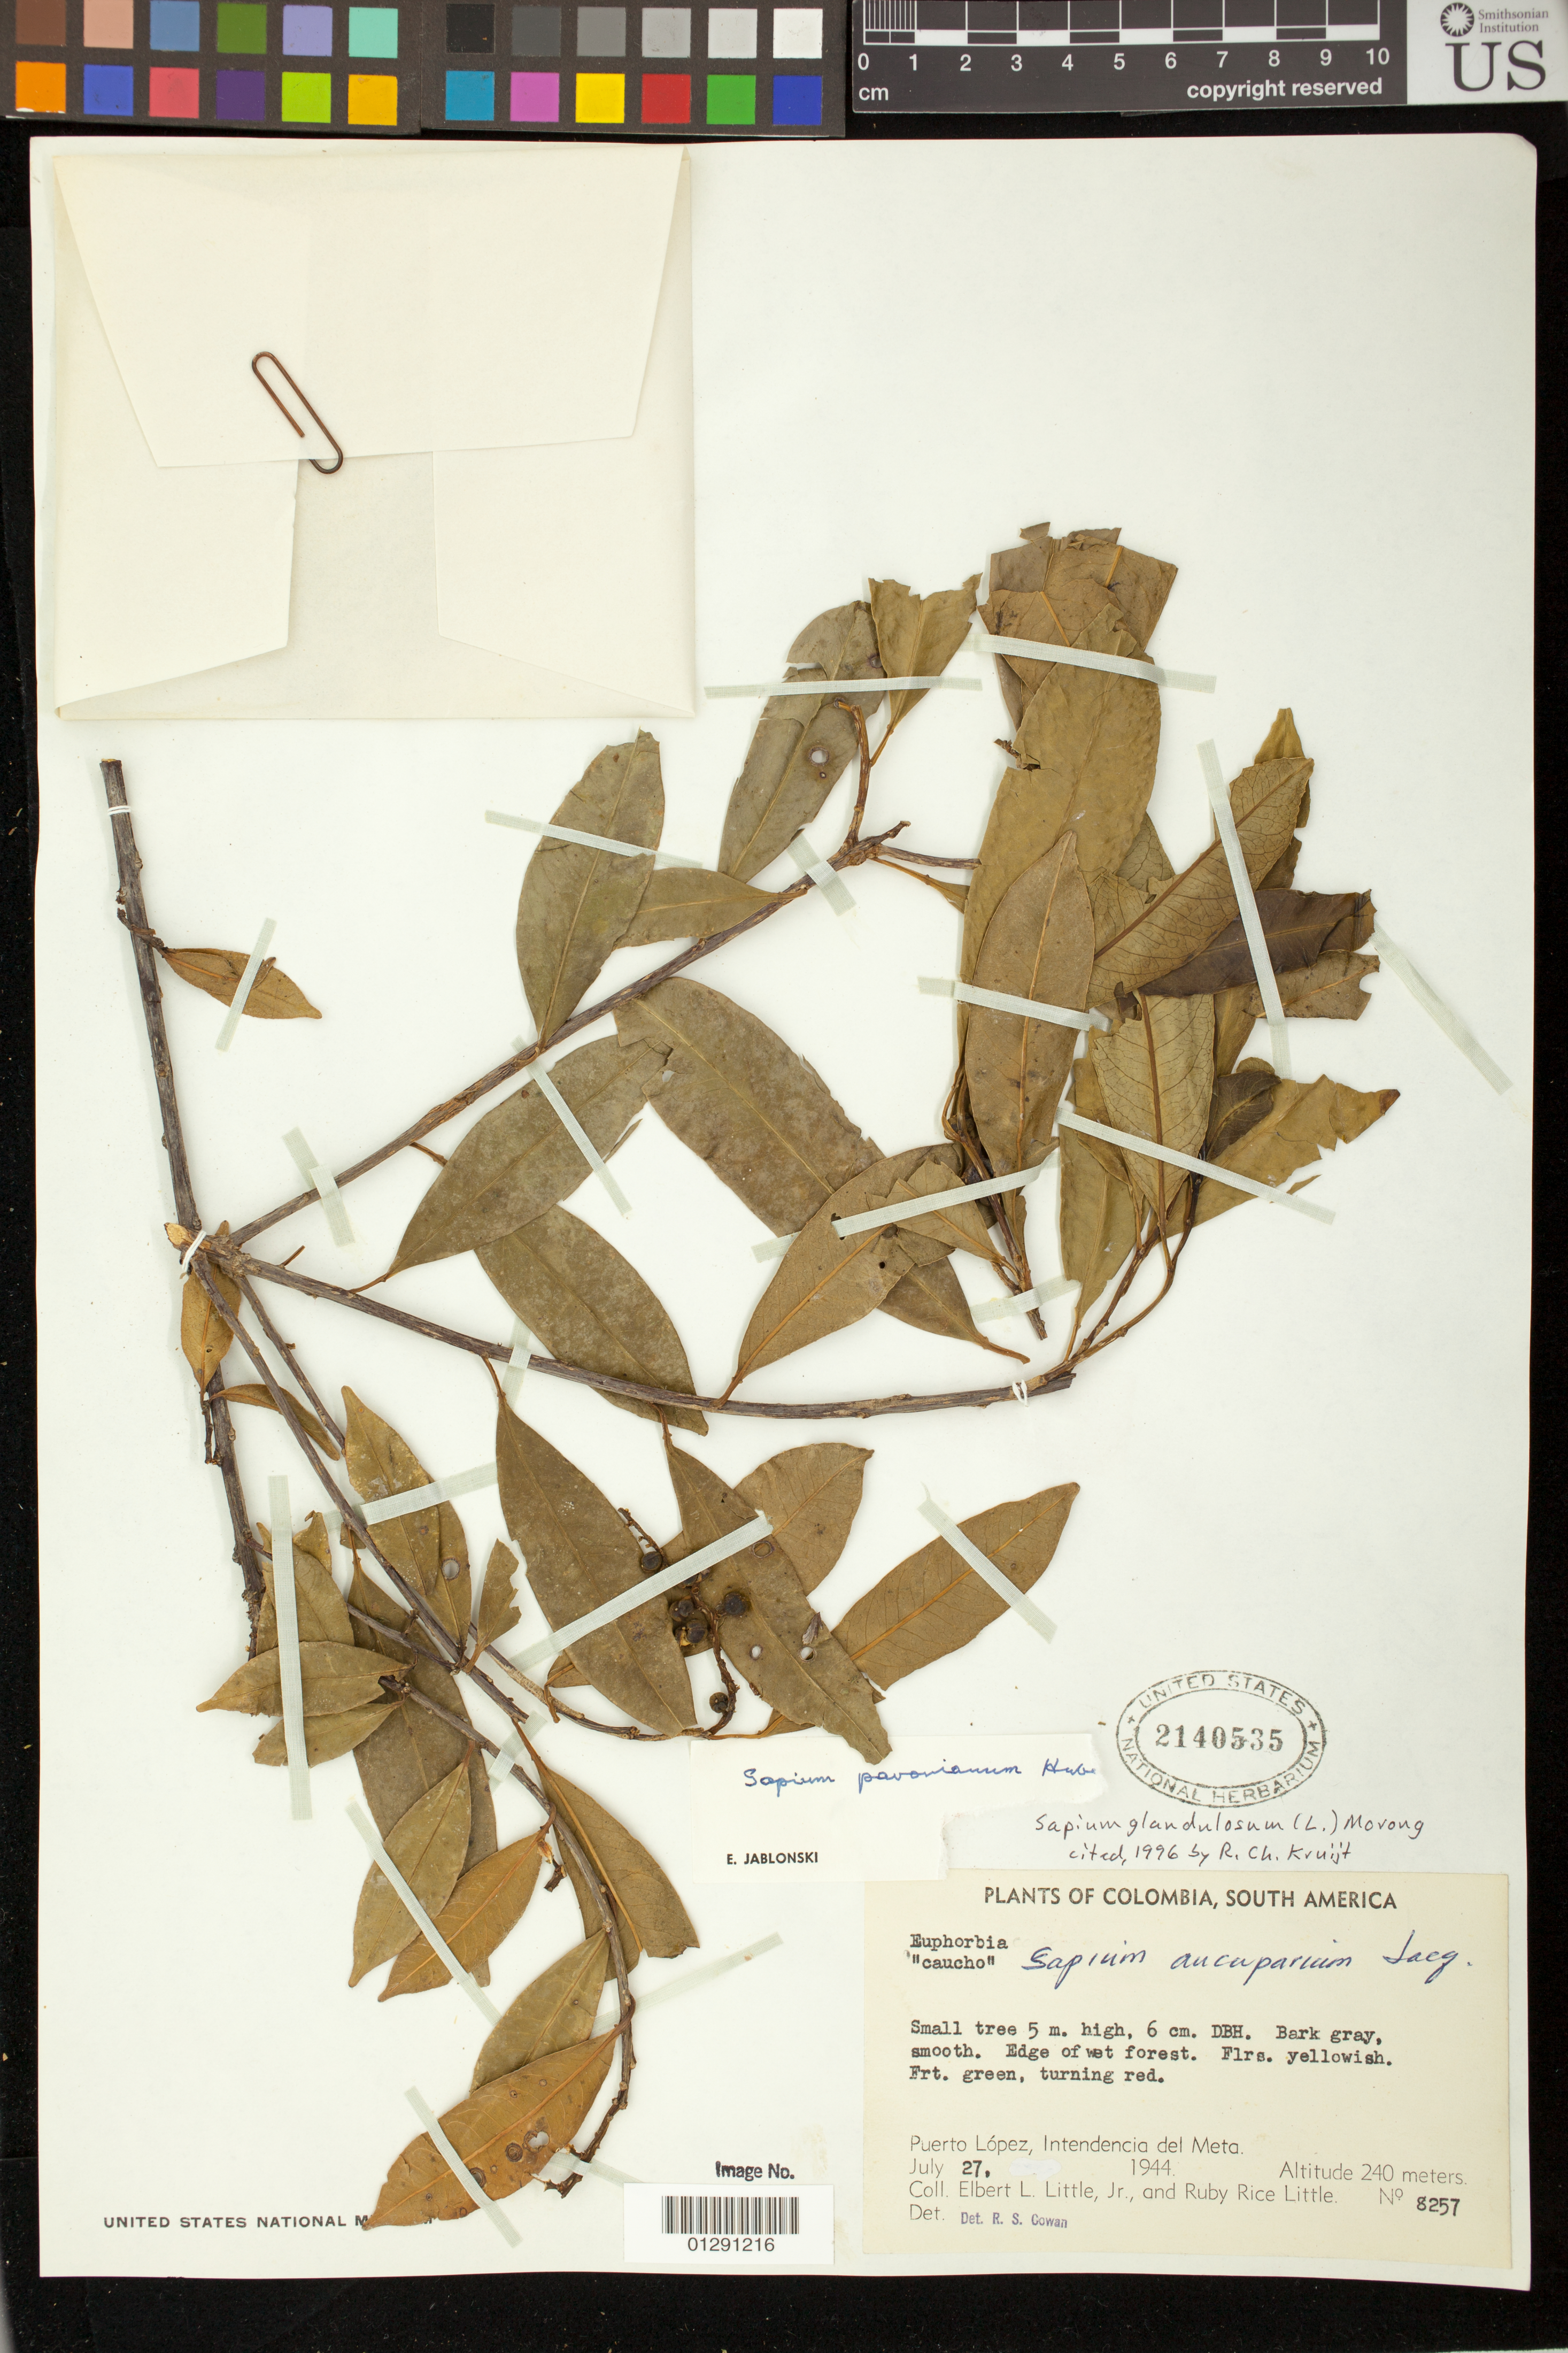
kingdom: Plantae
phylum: Tracheophyta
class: Magnoliopsida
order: Malpighiales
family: Euphorbiaceae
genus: Sapium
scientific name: Sapium glandulatum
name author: (Vell.) Pax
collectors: E. L. Little & R. R. Little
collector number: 8257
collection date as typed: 27 Jul 1944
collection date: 1944-07-27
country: Colombia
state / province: Meta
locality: Puerto Lopez.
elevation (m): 240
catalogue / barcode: US 2140535